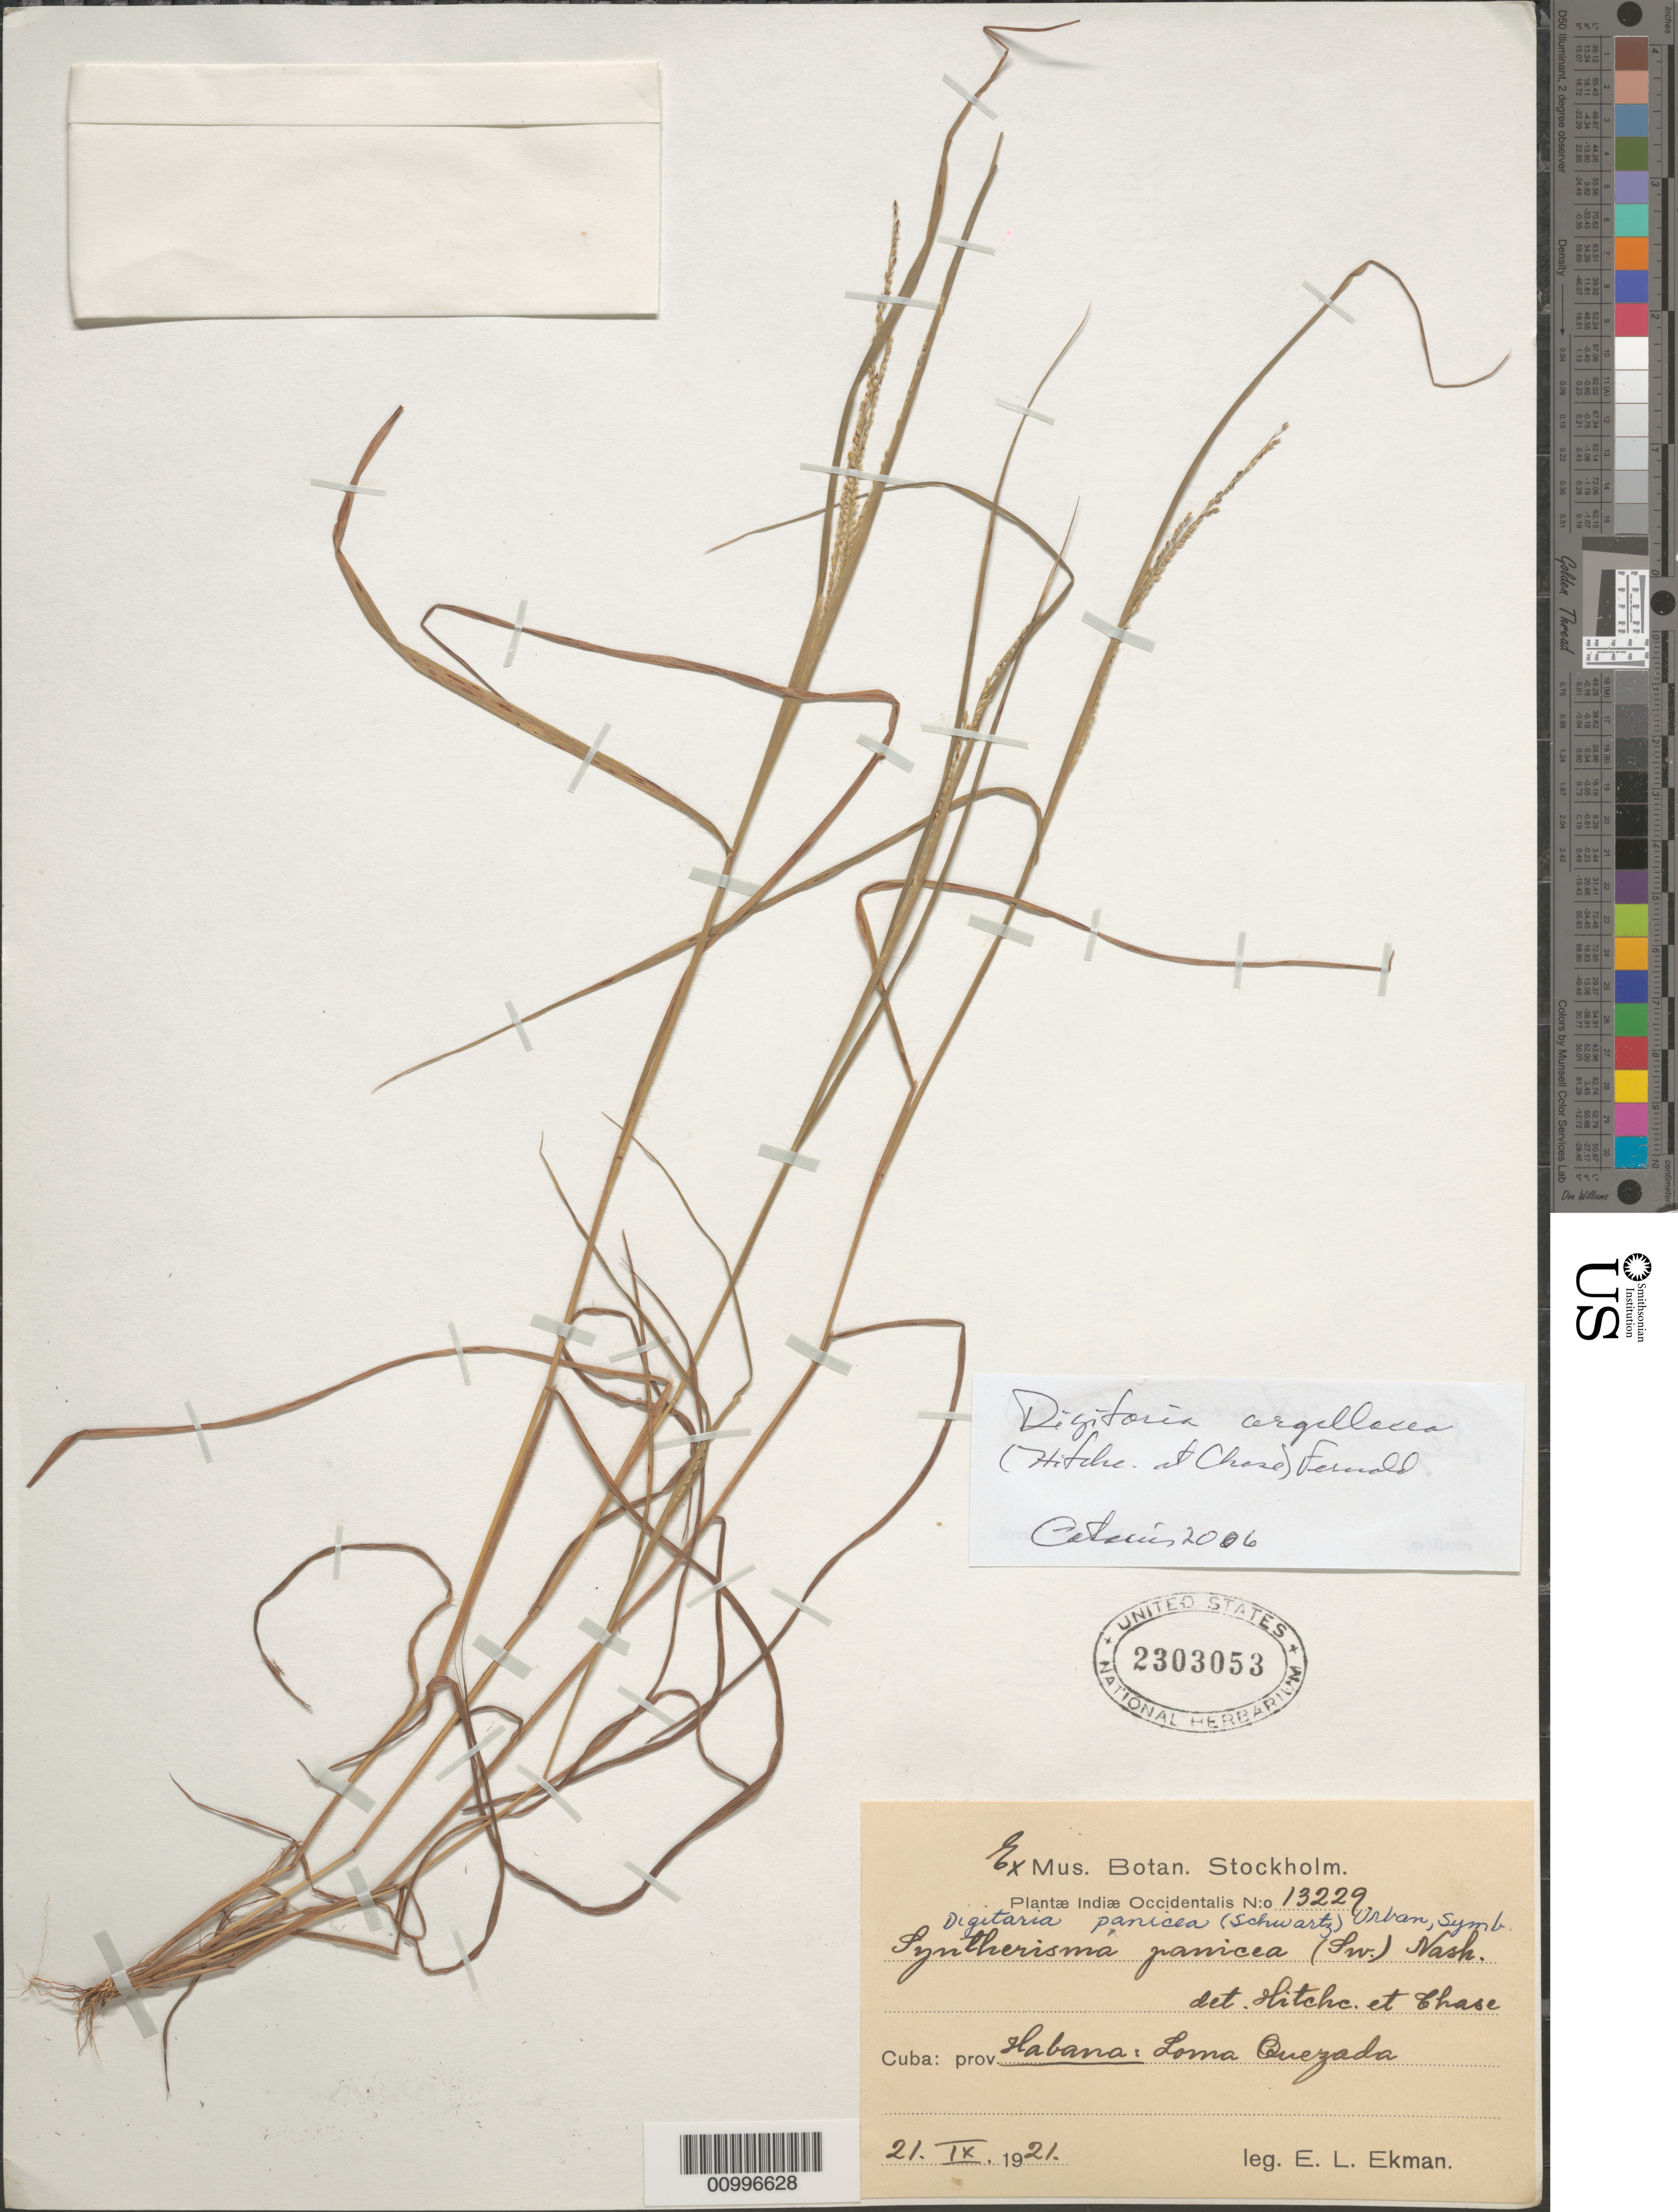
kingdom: Plantae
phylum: Tracheophyta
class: Liliopsida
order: Poales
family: Poaceae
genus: Digitaria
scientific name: Digitaria argillacea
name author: (Hitchc. & Chase) Fernald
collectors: E. L. Ekman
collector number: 13229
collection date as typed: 21 Sep 1921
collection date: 1921-09-21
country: Cuba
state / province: La Habana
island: Cuba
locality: La Habana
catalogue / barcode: US 2303053